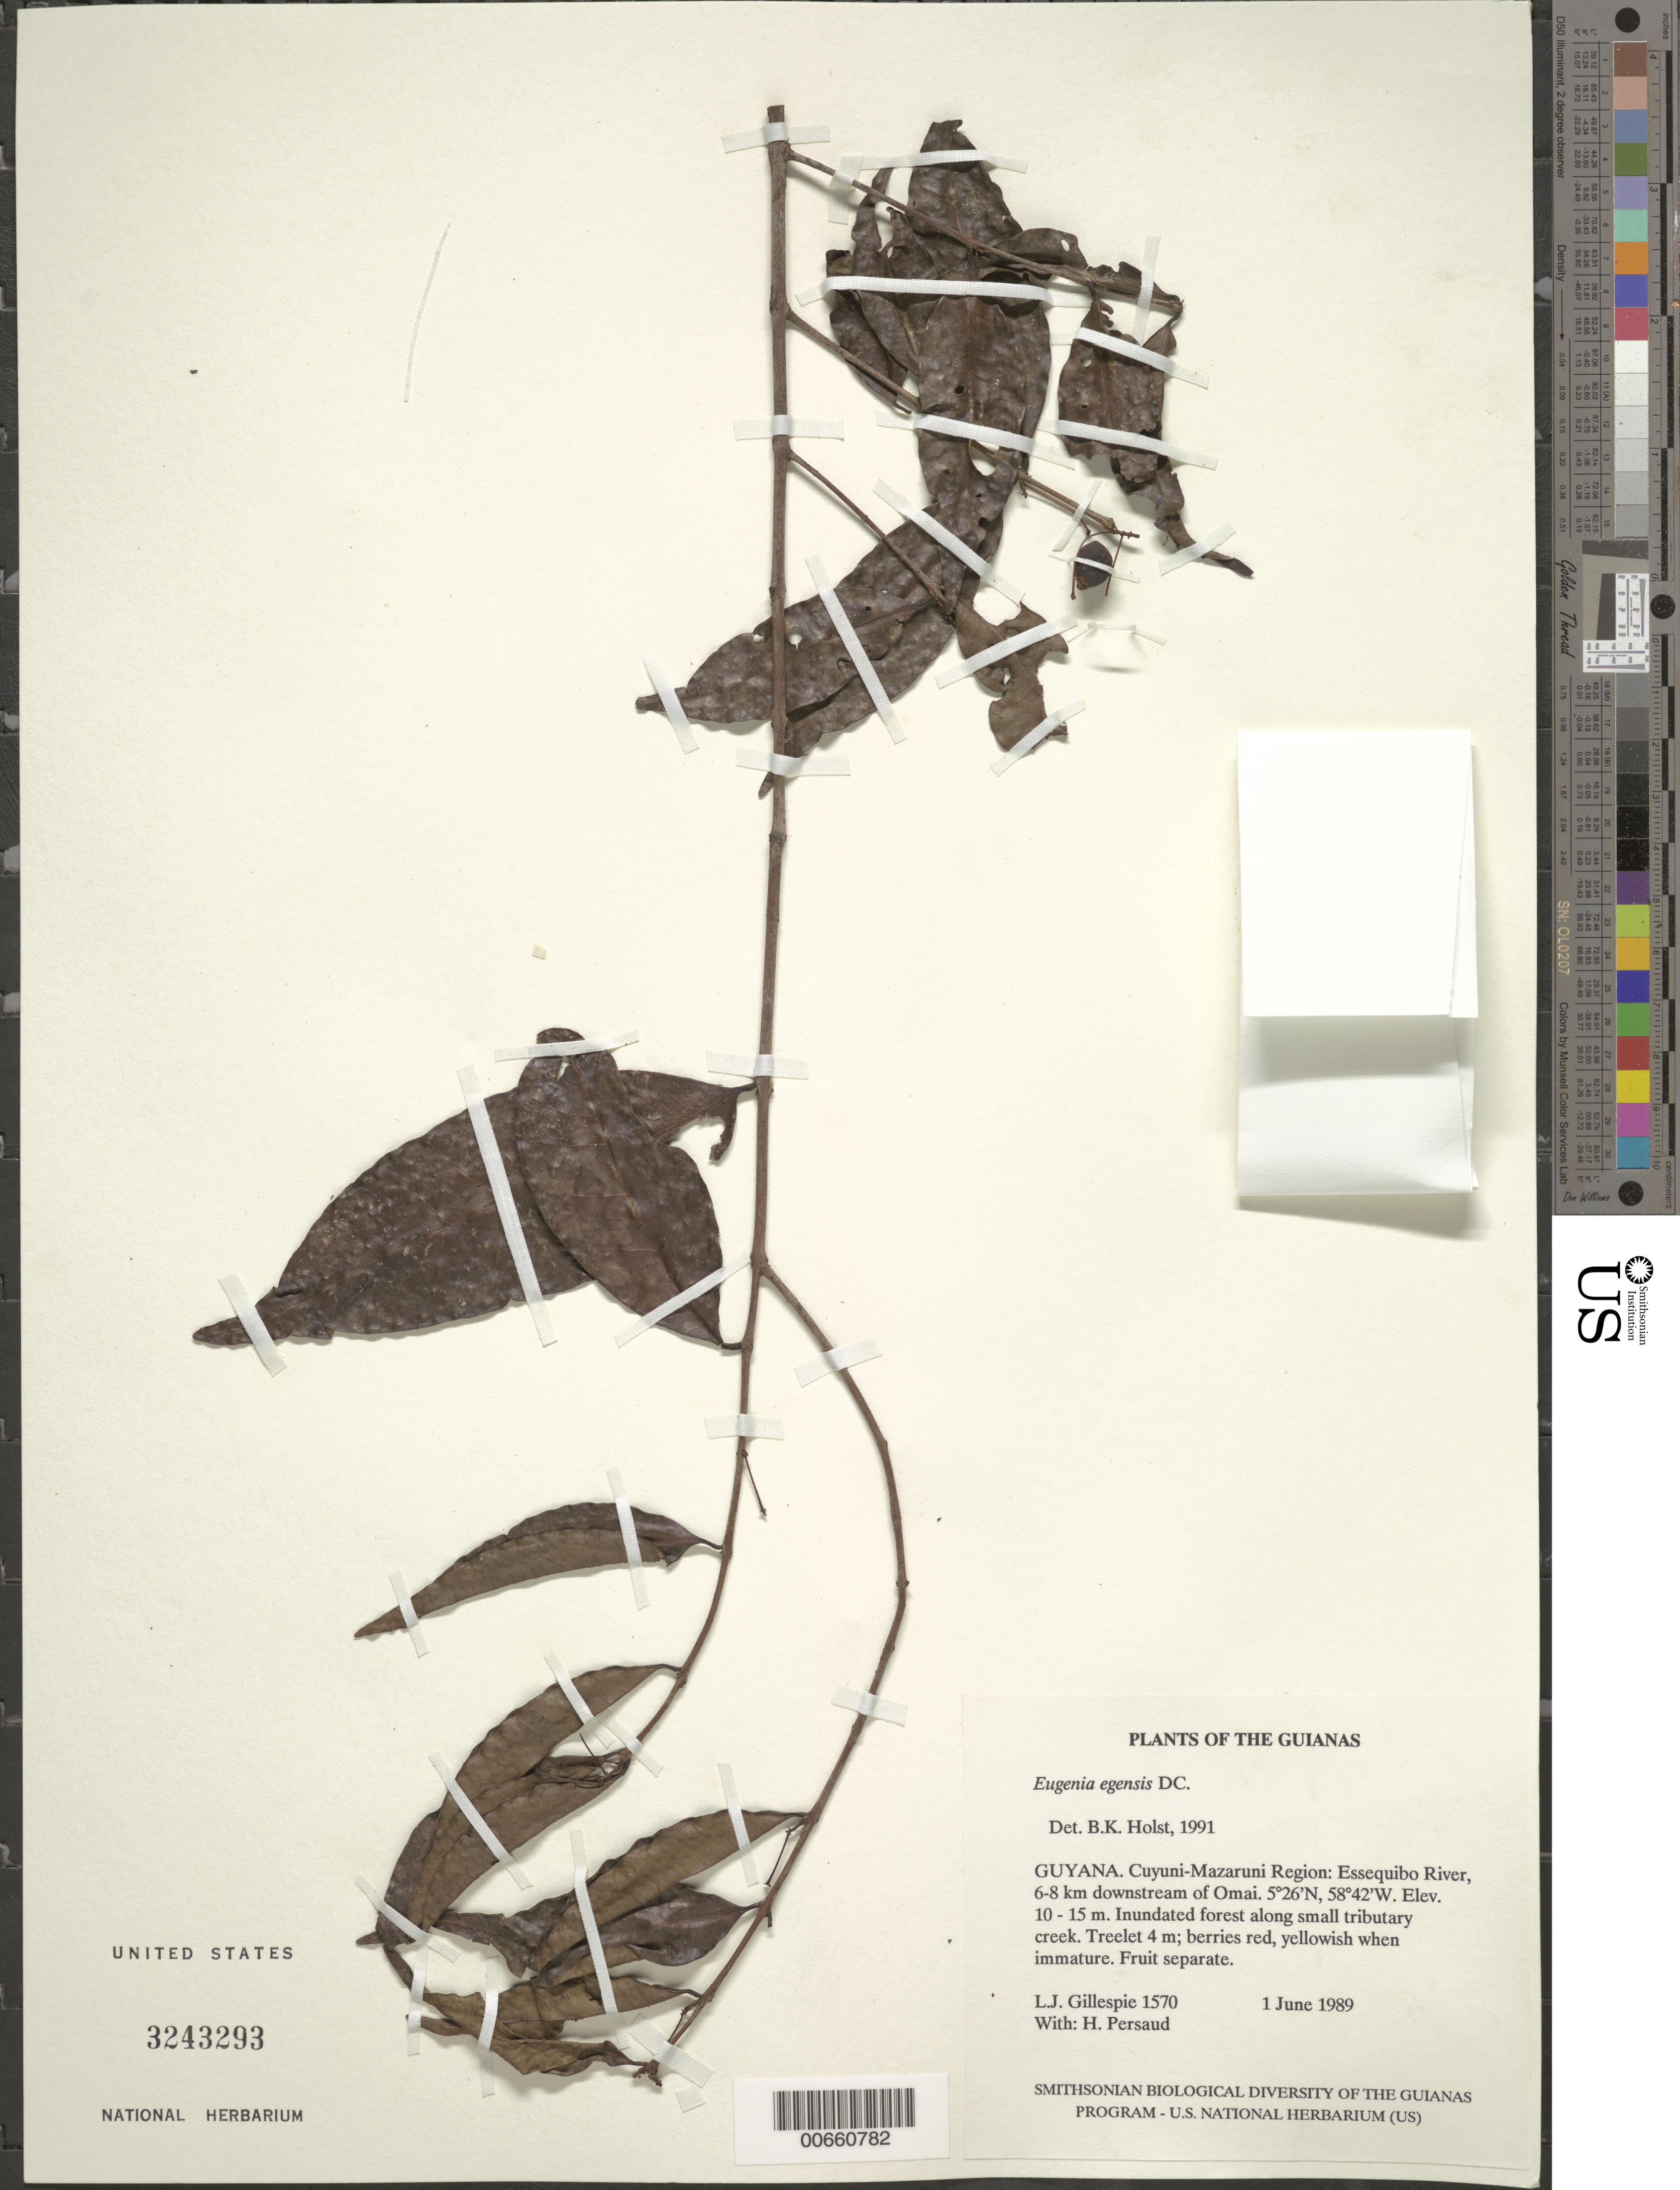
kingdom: Plantae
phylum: Tracheophyta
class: Magnoliopsida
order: Myrtales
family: Myrtaceae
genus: Eugenia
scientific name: Eugenia egensis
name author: DC.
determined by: Holst, Bruce K.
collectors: L. J. Gillespie & H. Persaud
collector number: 1570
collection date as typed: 1 June 1989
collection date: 1989-06-01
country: Guyana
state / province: Cuyuni-Mazaruni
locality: Essequibo River, 6-8 km downstream of Omai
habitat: Inundated forest along small tributary creek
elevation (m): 10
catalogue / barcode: US 3243293